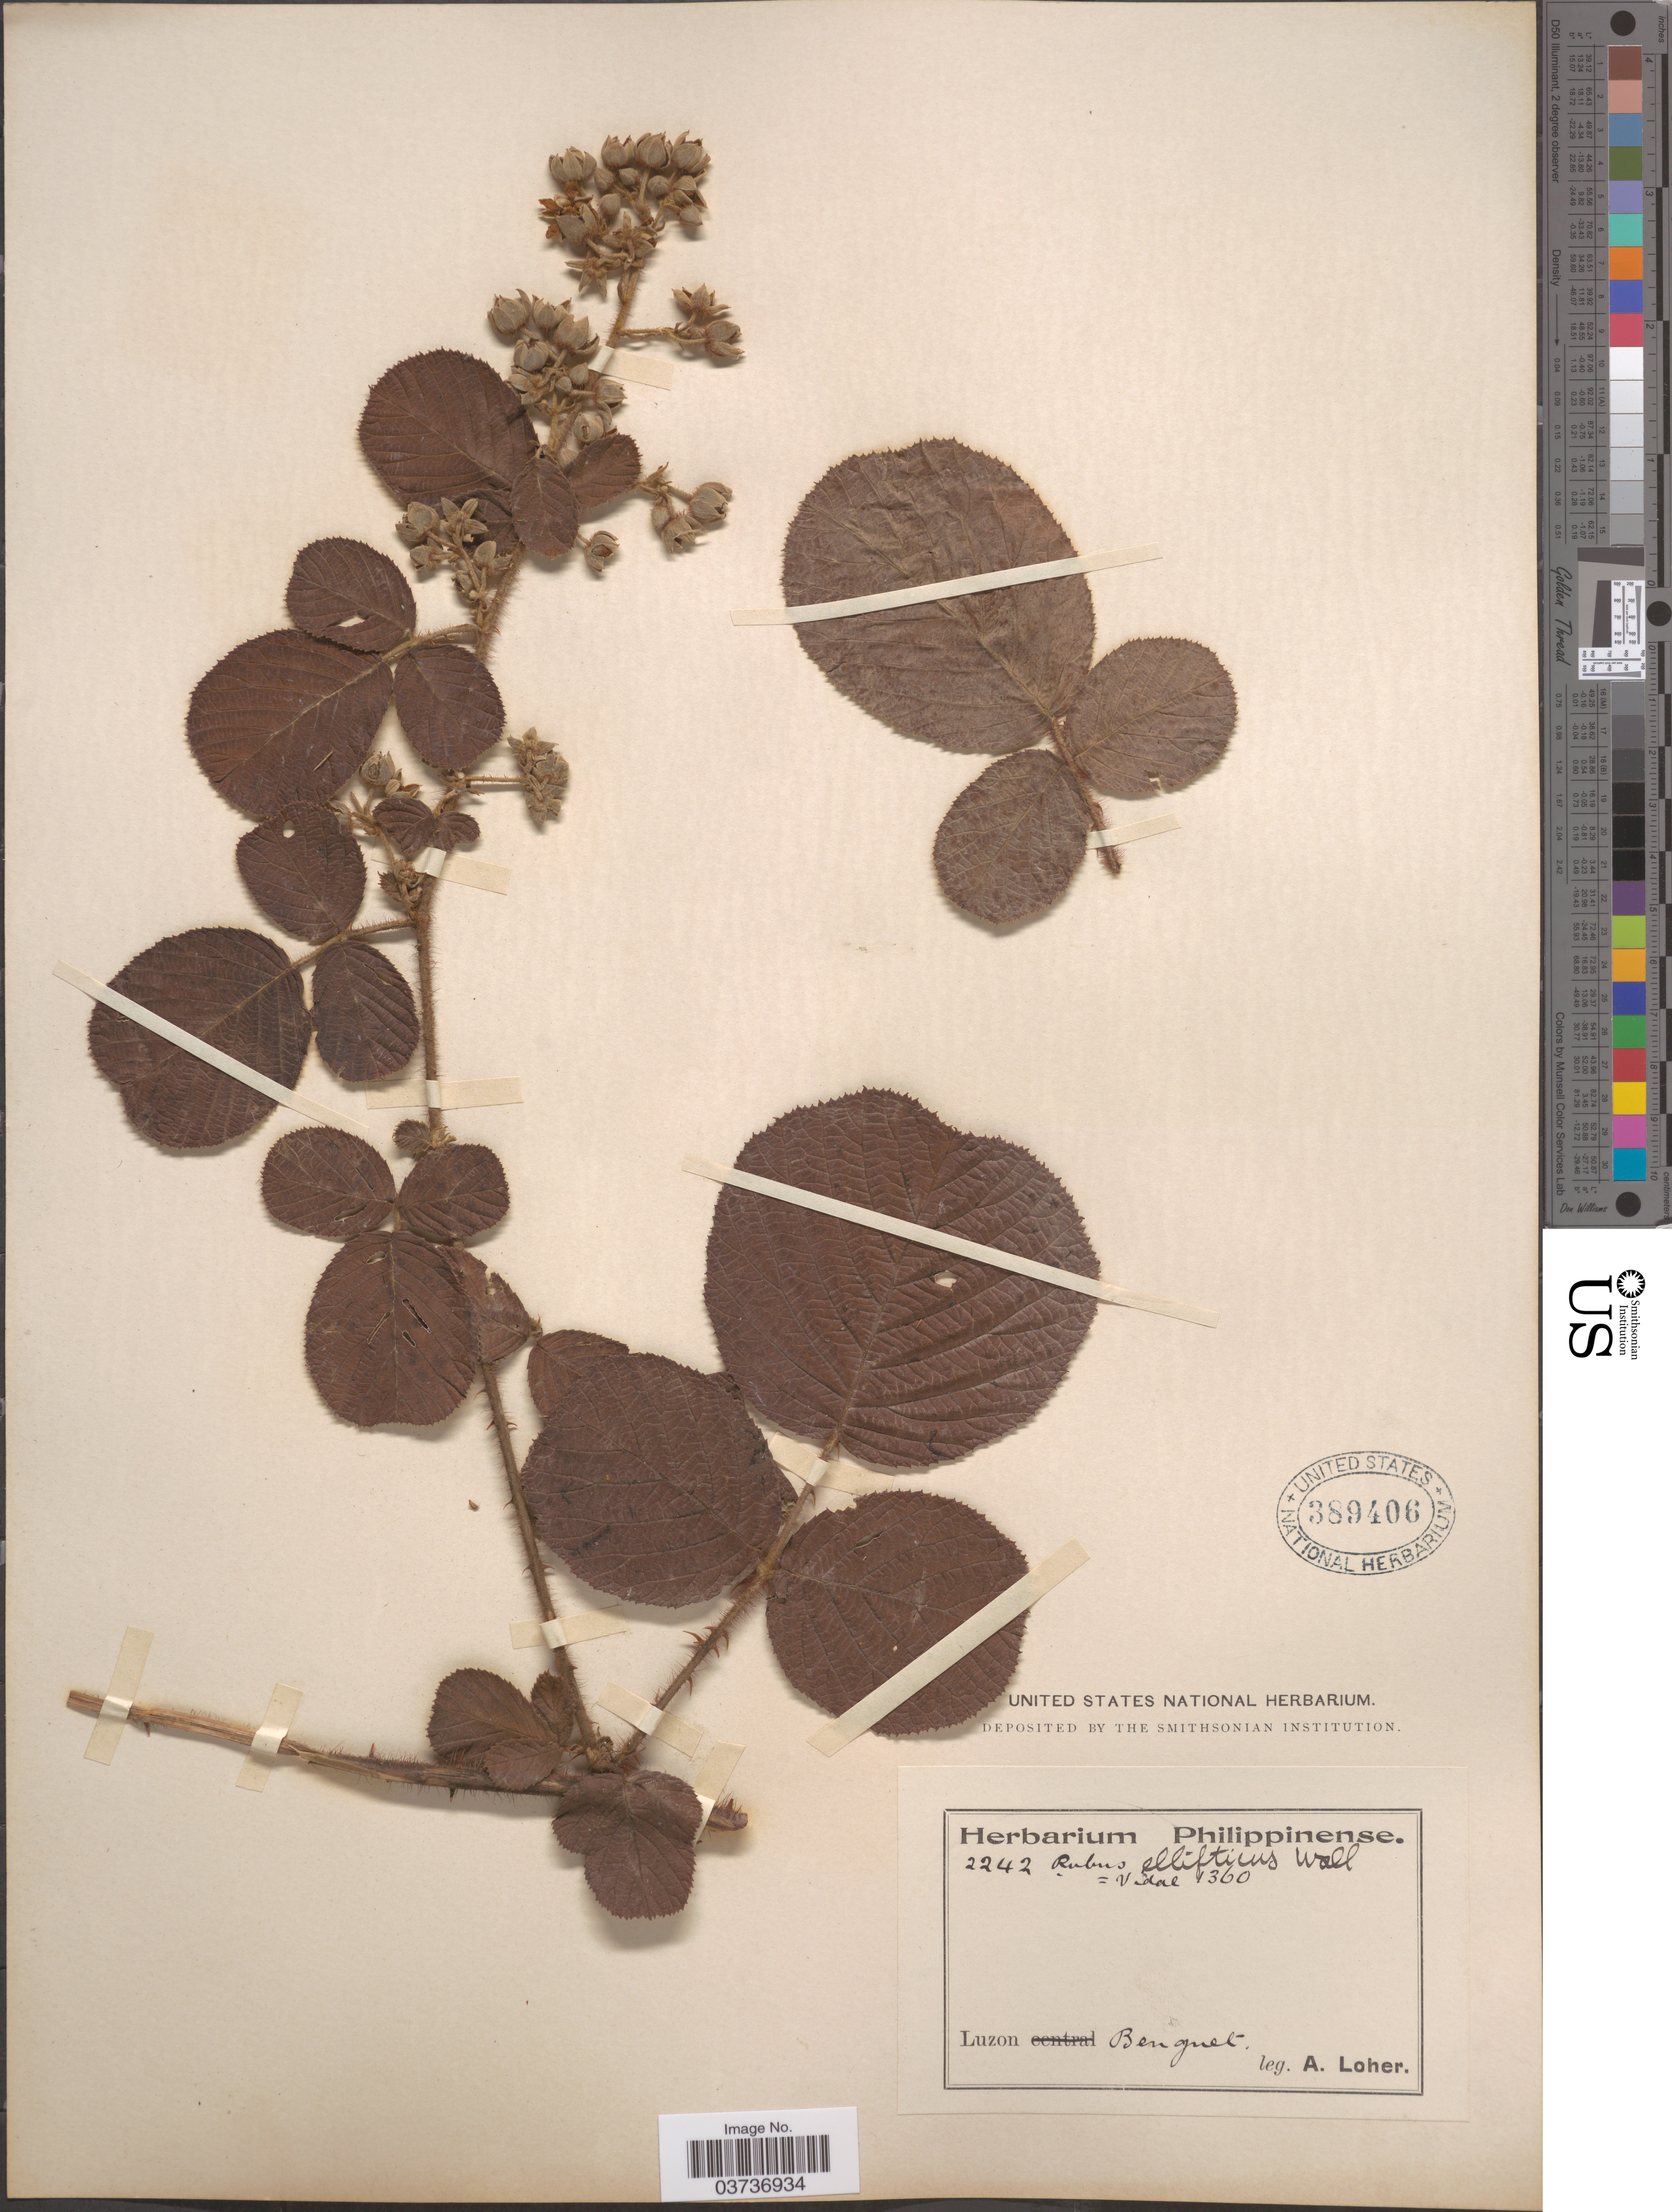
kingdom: Plantae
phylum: Tracheophyta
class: Magnoliopsida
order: Rosales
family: Rosaceae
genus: Rubus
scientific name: Rubus ellipticus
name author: Sm.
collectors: A. Loher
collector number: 2242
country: Philippines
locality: Luzon. Benguet.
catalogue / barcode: US 389406